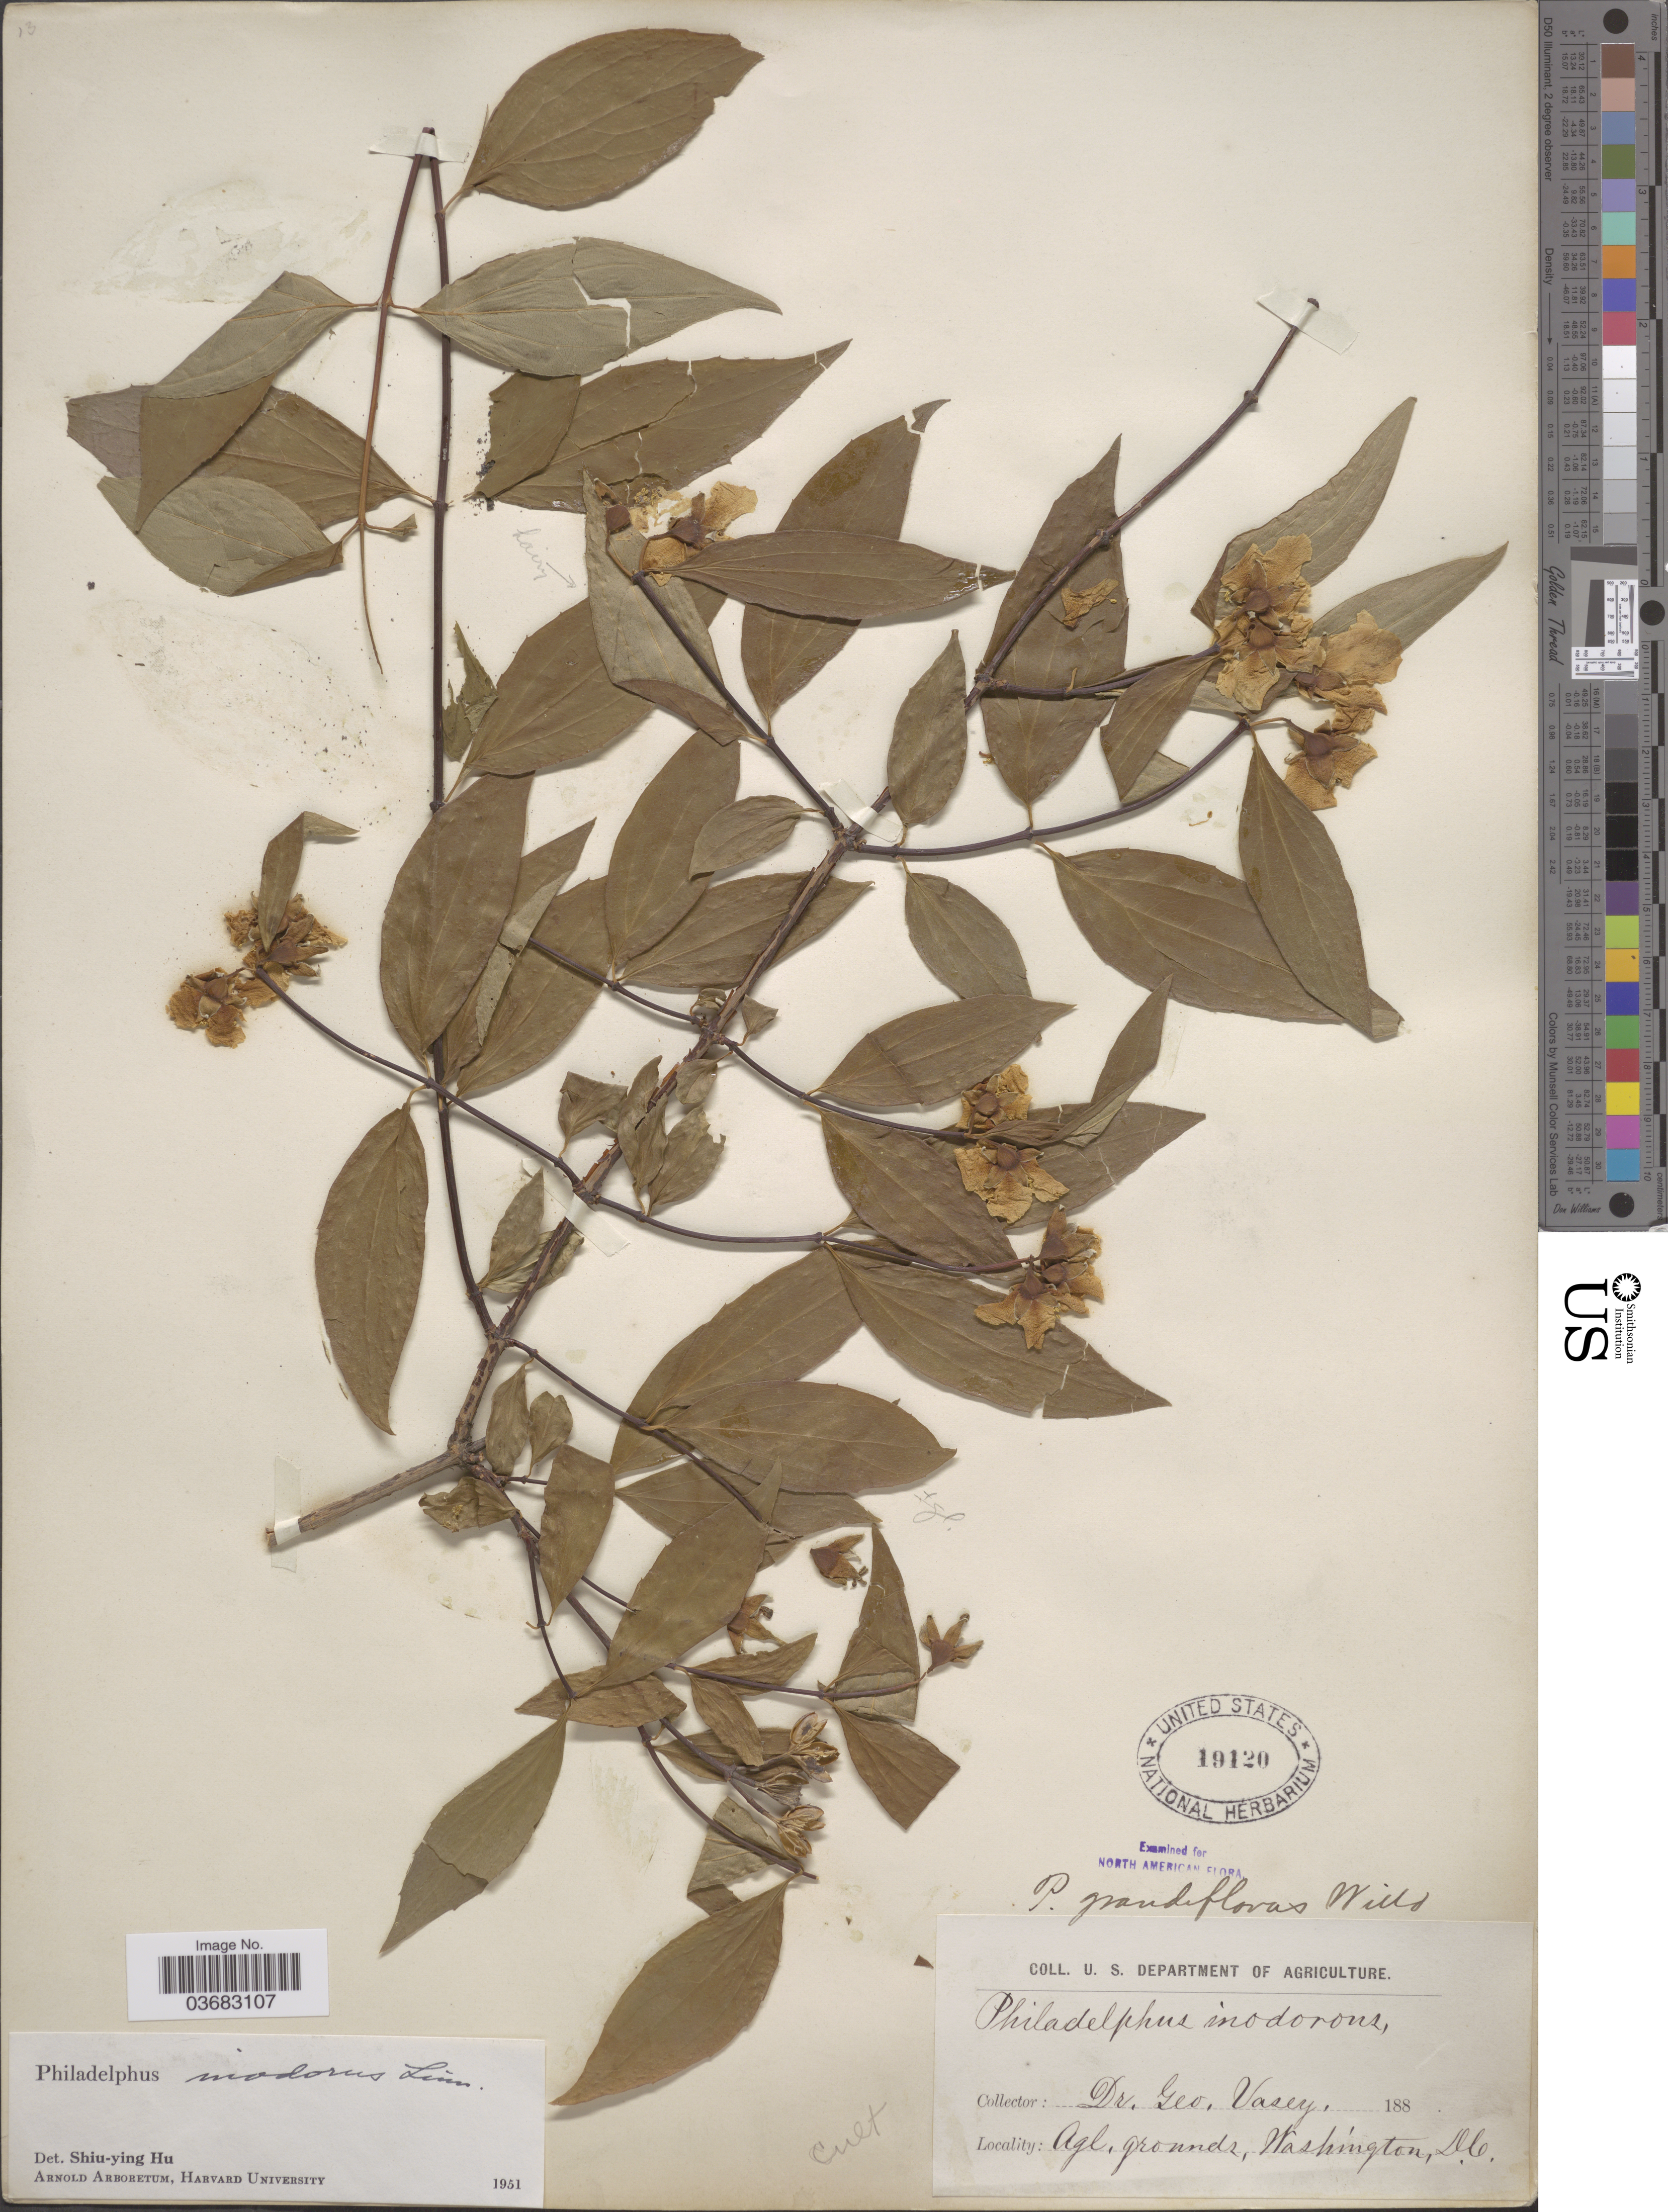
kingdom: Plantae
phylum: Tracheophyta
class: Magnoliopsida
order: Cornales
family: Hydrangeaceae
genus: Philadelphus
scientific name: Philadelphus inodorus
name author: L.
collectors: G. R. Vasey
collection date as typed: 188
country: United States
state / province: District of Columbia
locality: Agl. grounds, Washington, D. C.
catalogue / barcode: US 19120